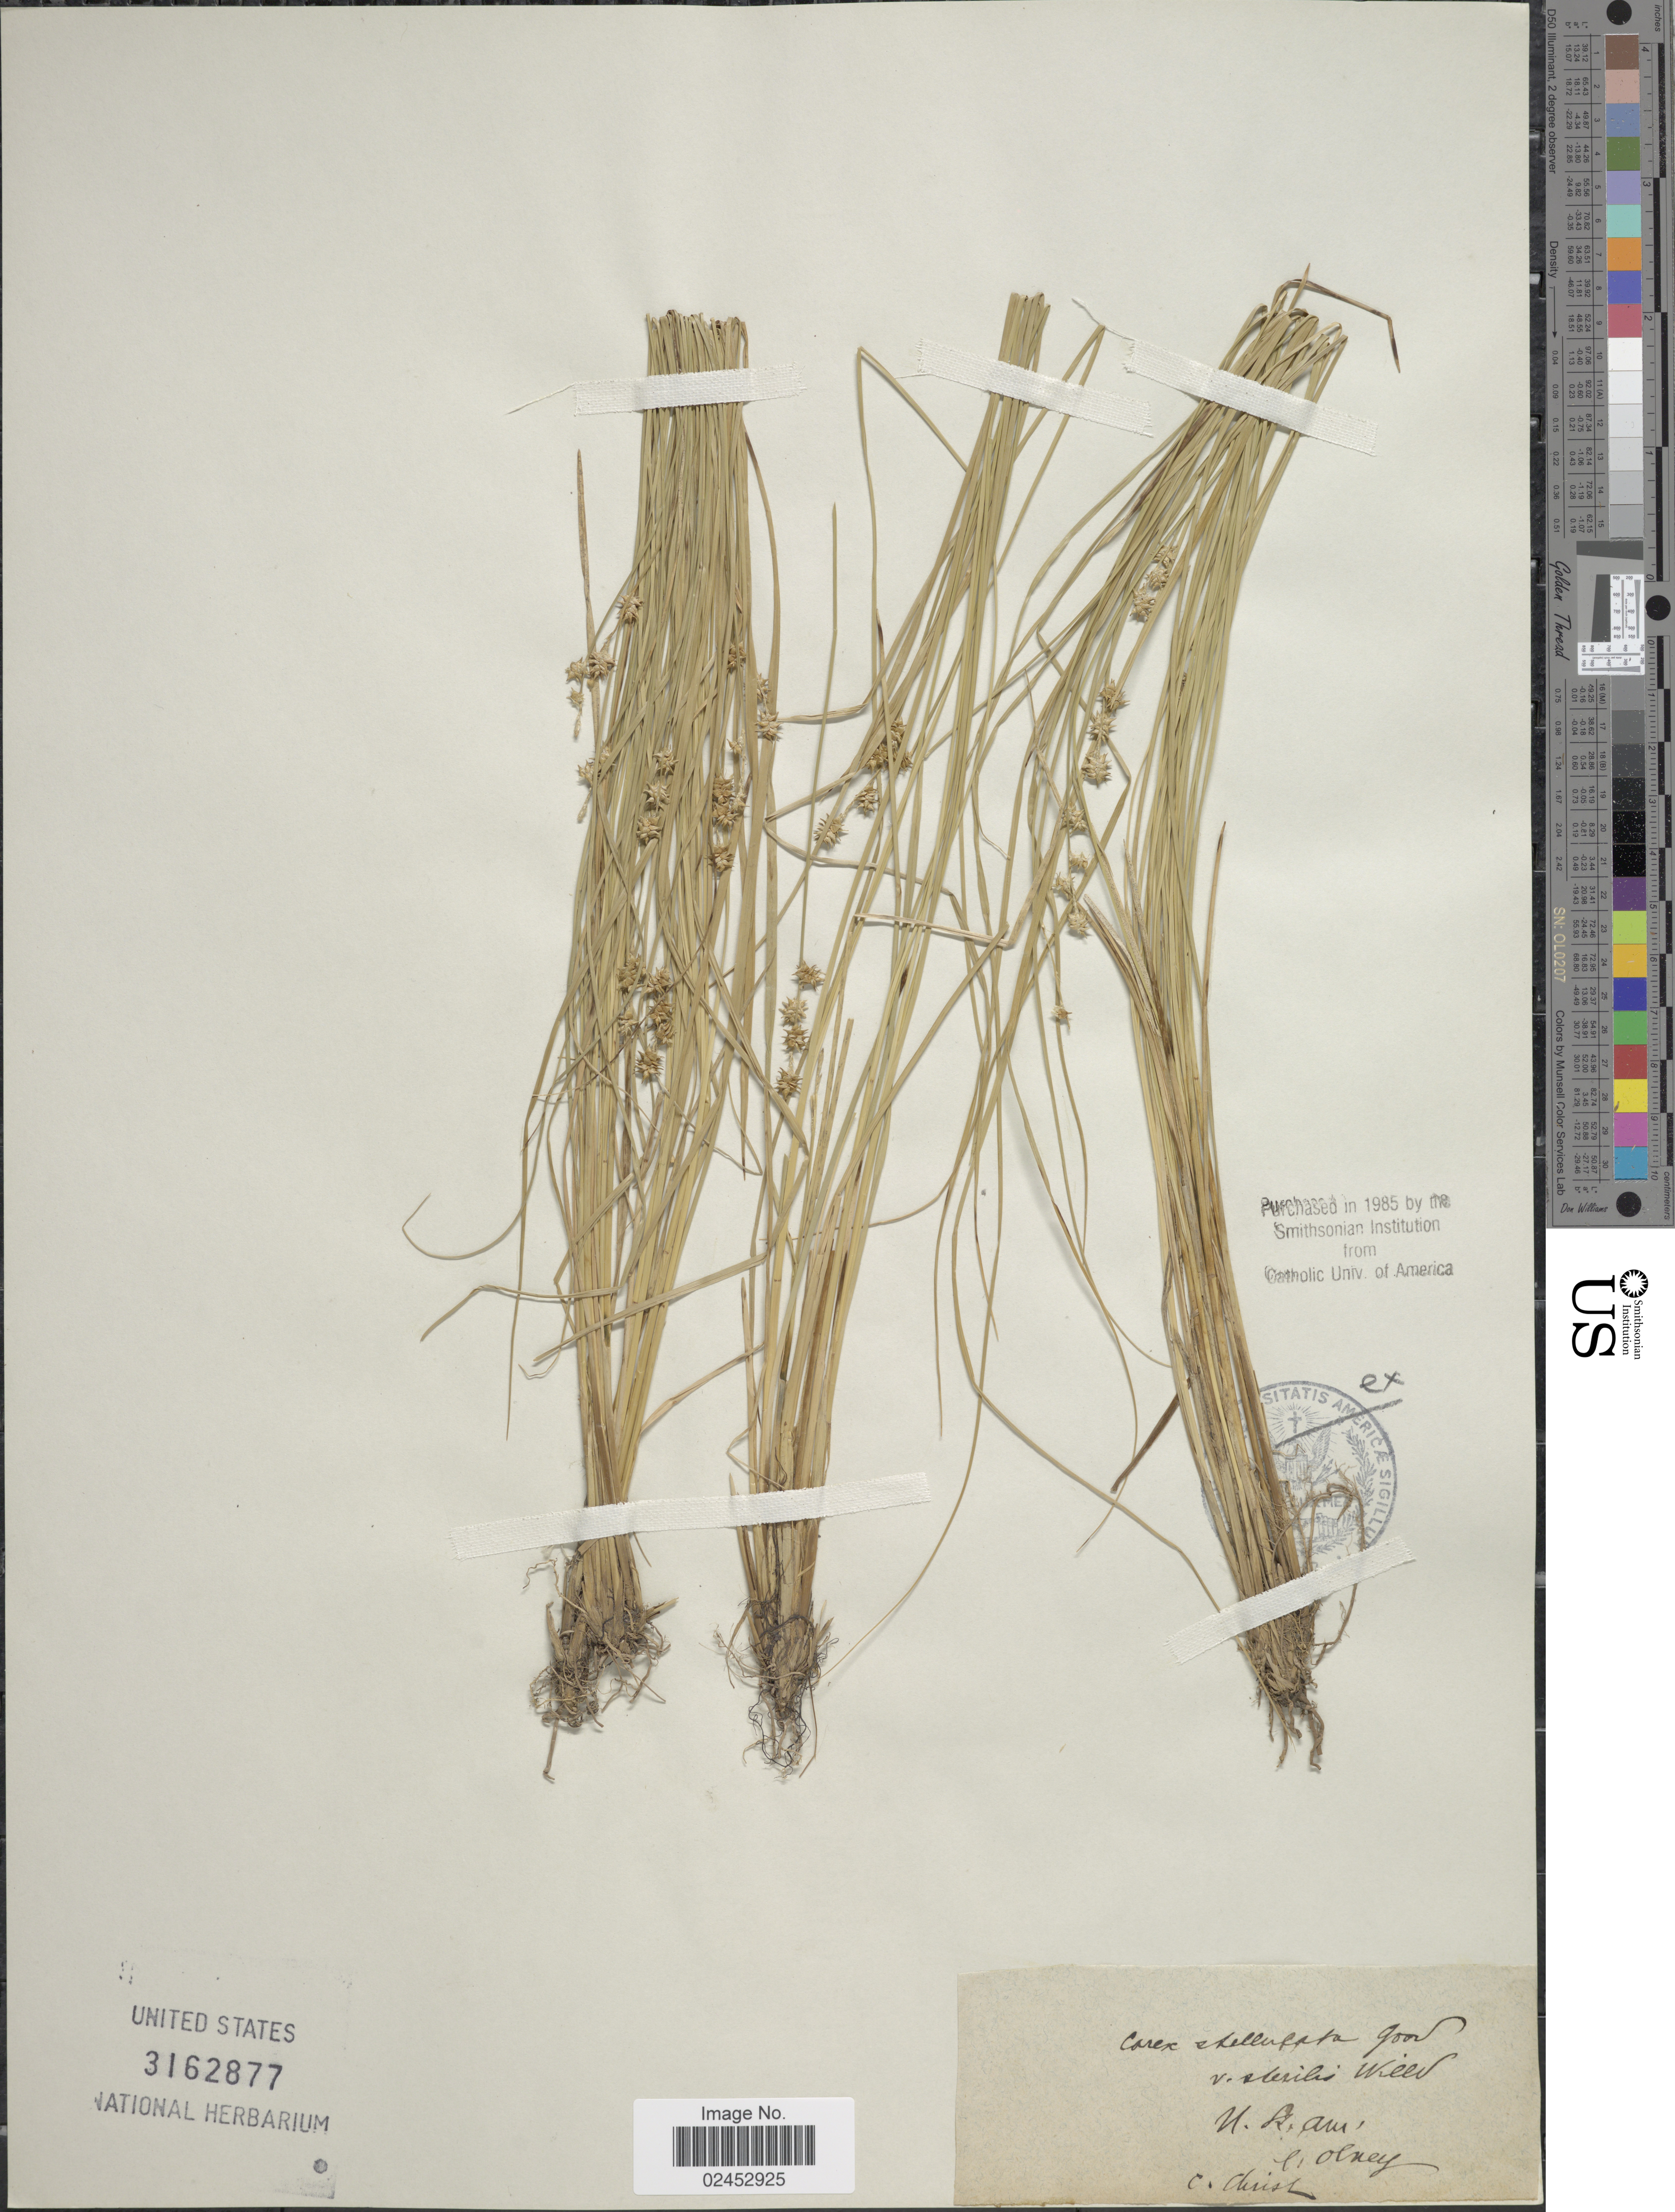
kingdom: Plantae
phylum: Tracheophyta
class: Liliopsida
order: Poales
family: Cyperaceae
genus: Carex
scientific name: Carex echinata subsp. echinata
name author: Murray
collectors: Olney & Christ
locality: N.R. Am. [interpreted]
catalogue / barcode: US 3162877